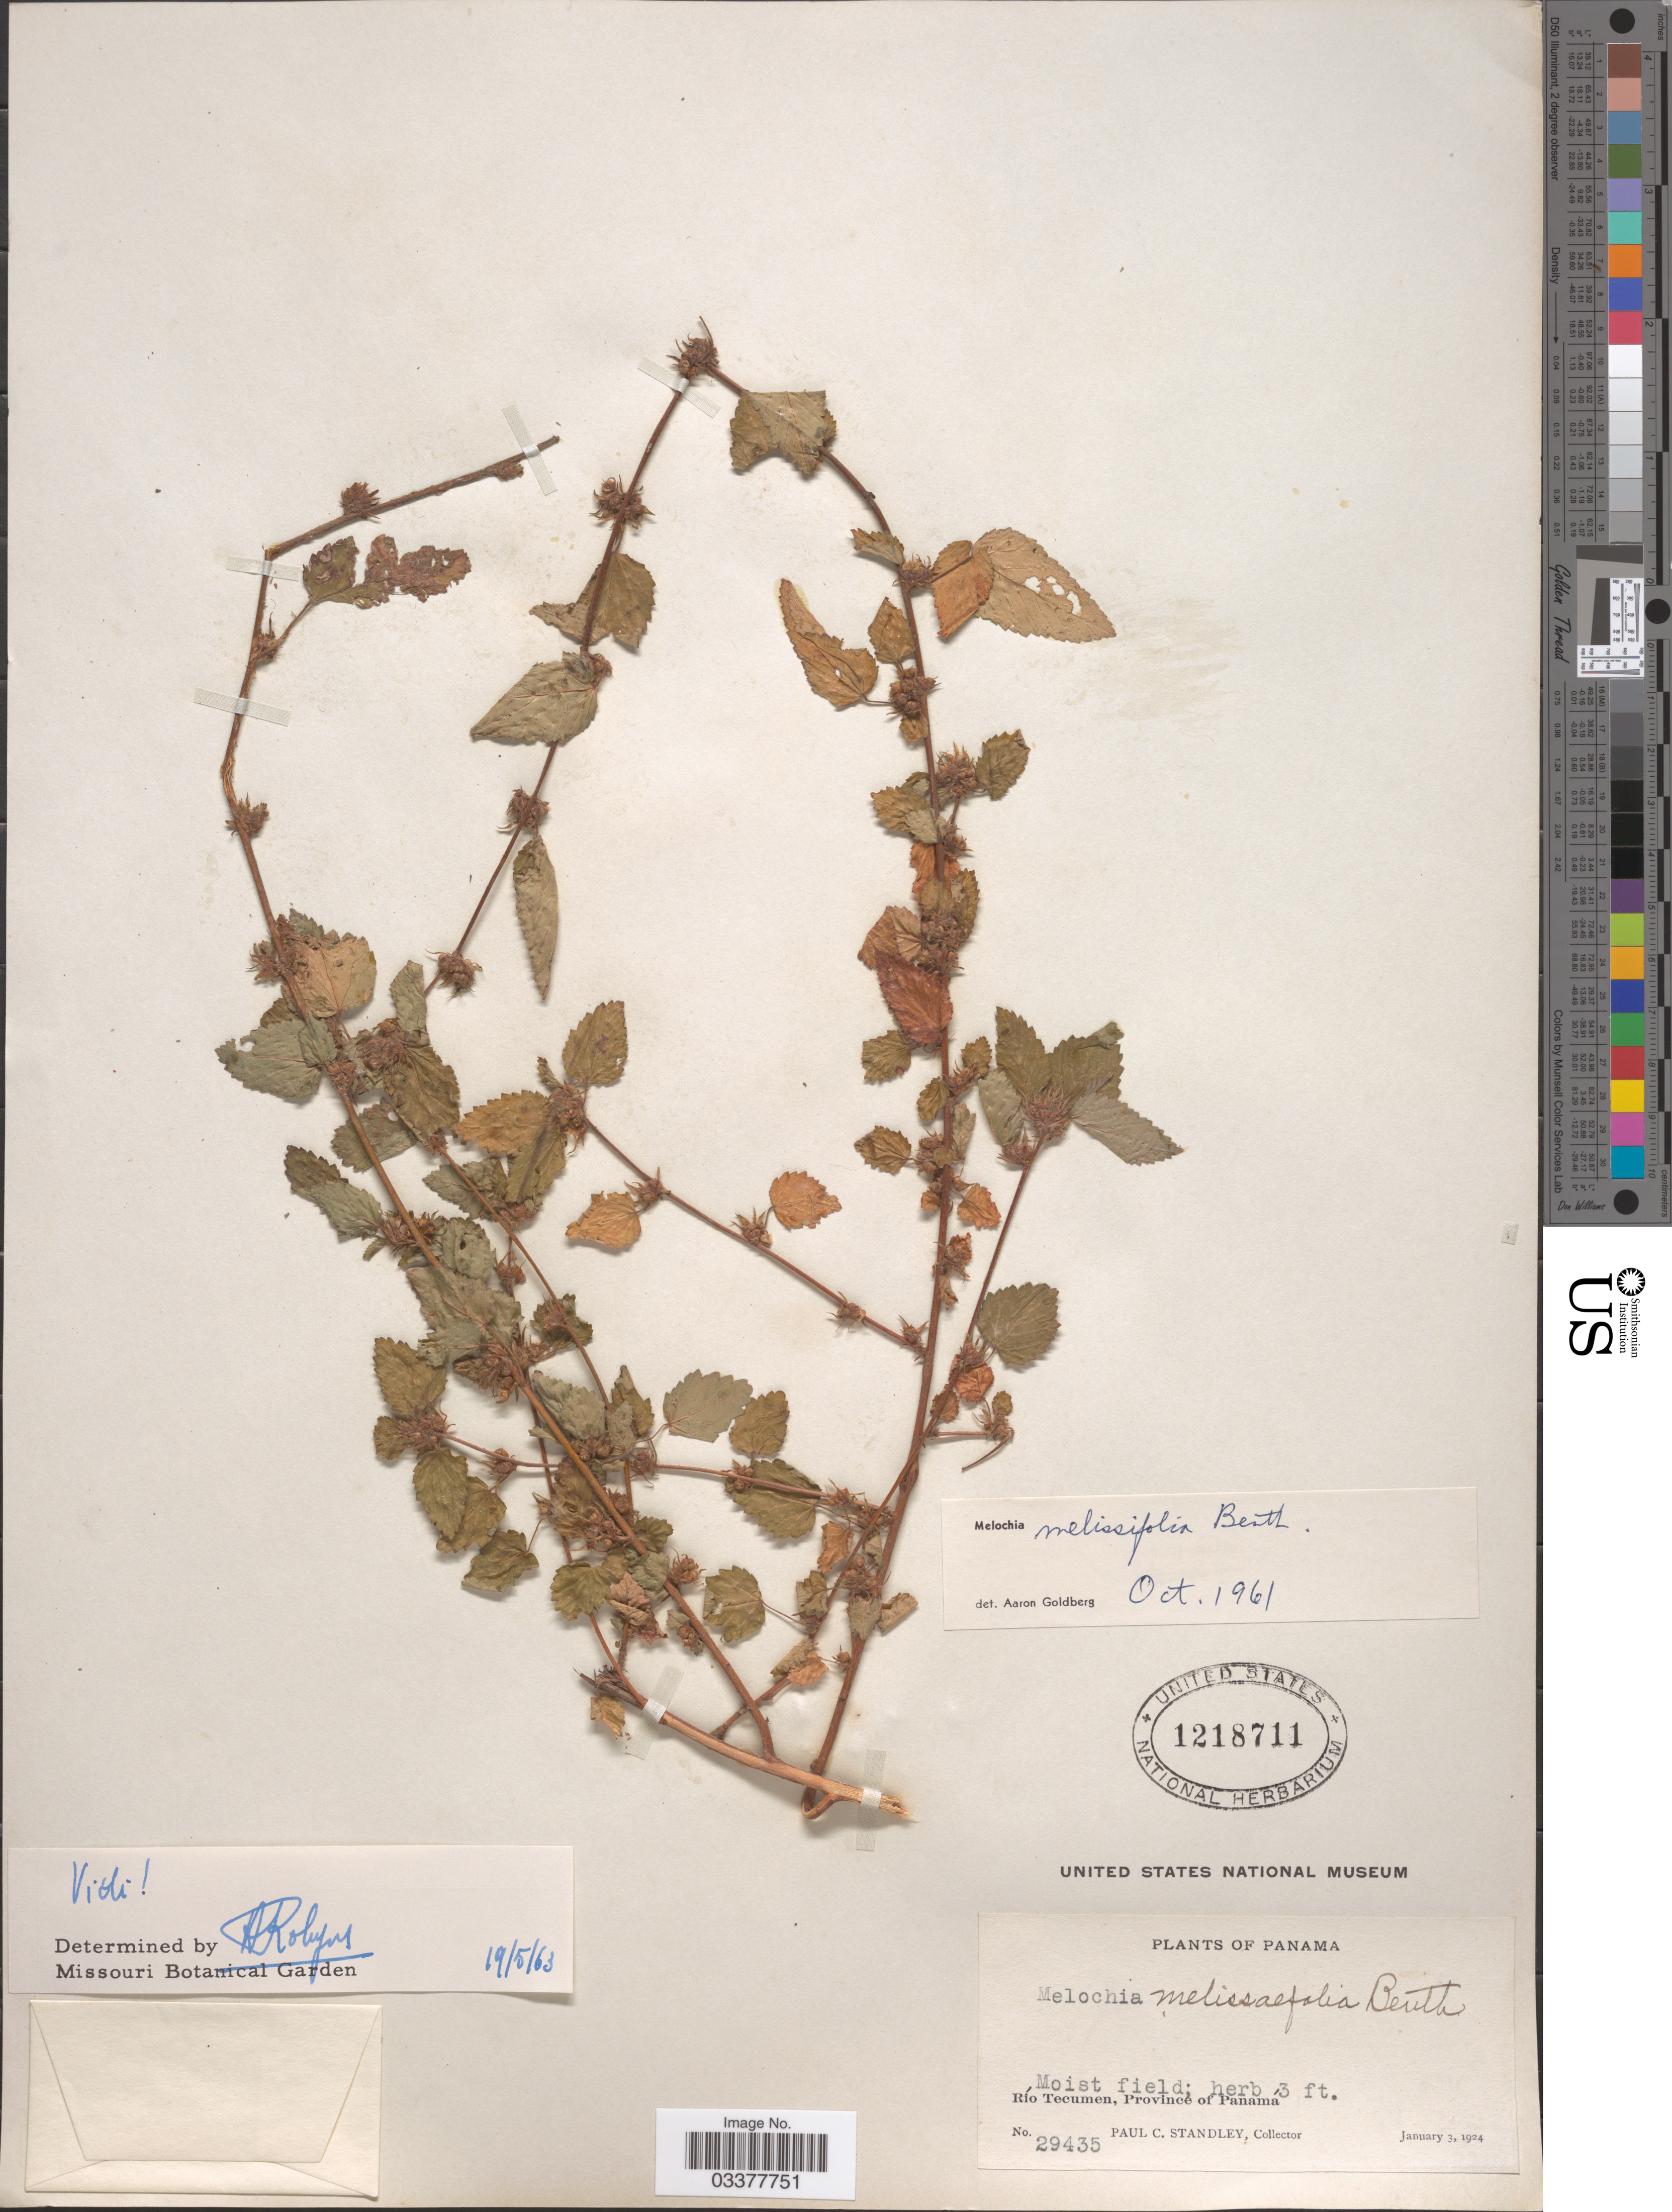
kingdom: Plantae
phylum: Tracheophyta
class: Magnoliopsida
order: Malvales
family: Malvaceae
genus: Melochia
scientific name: Melochia melissifolia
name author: Benth.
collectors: P. C. Standley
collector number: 29435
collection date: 1924-01-03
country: Panama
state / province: Panamá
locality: Río Tecumen.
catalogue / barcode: US 1218711